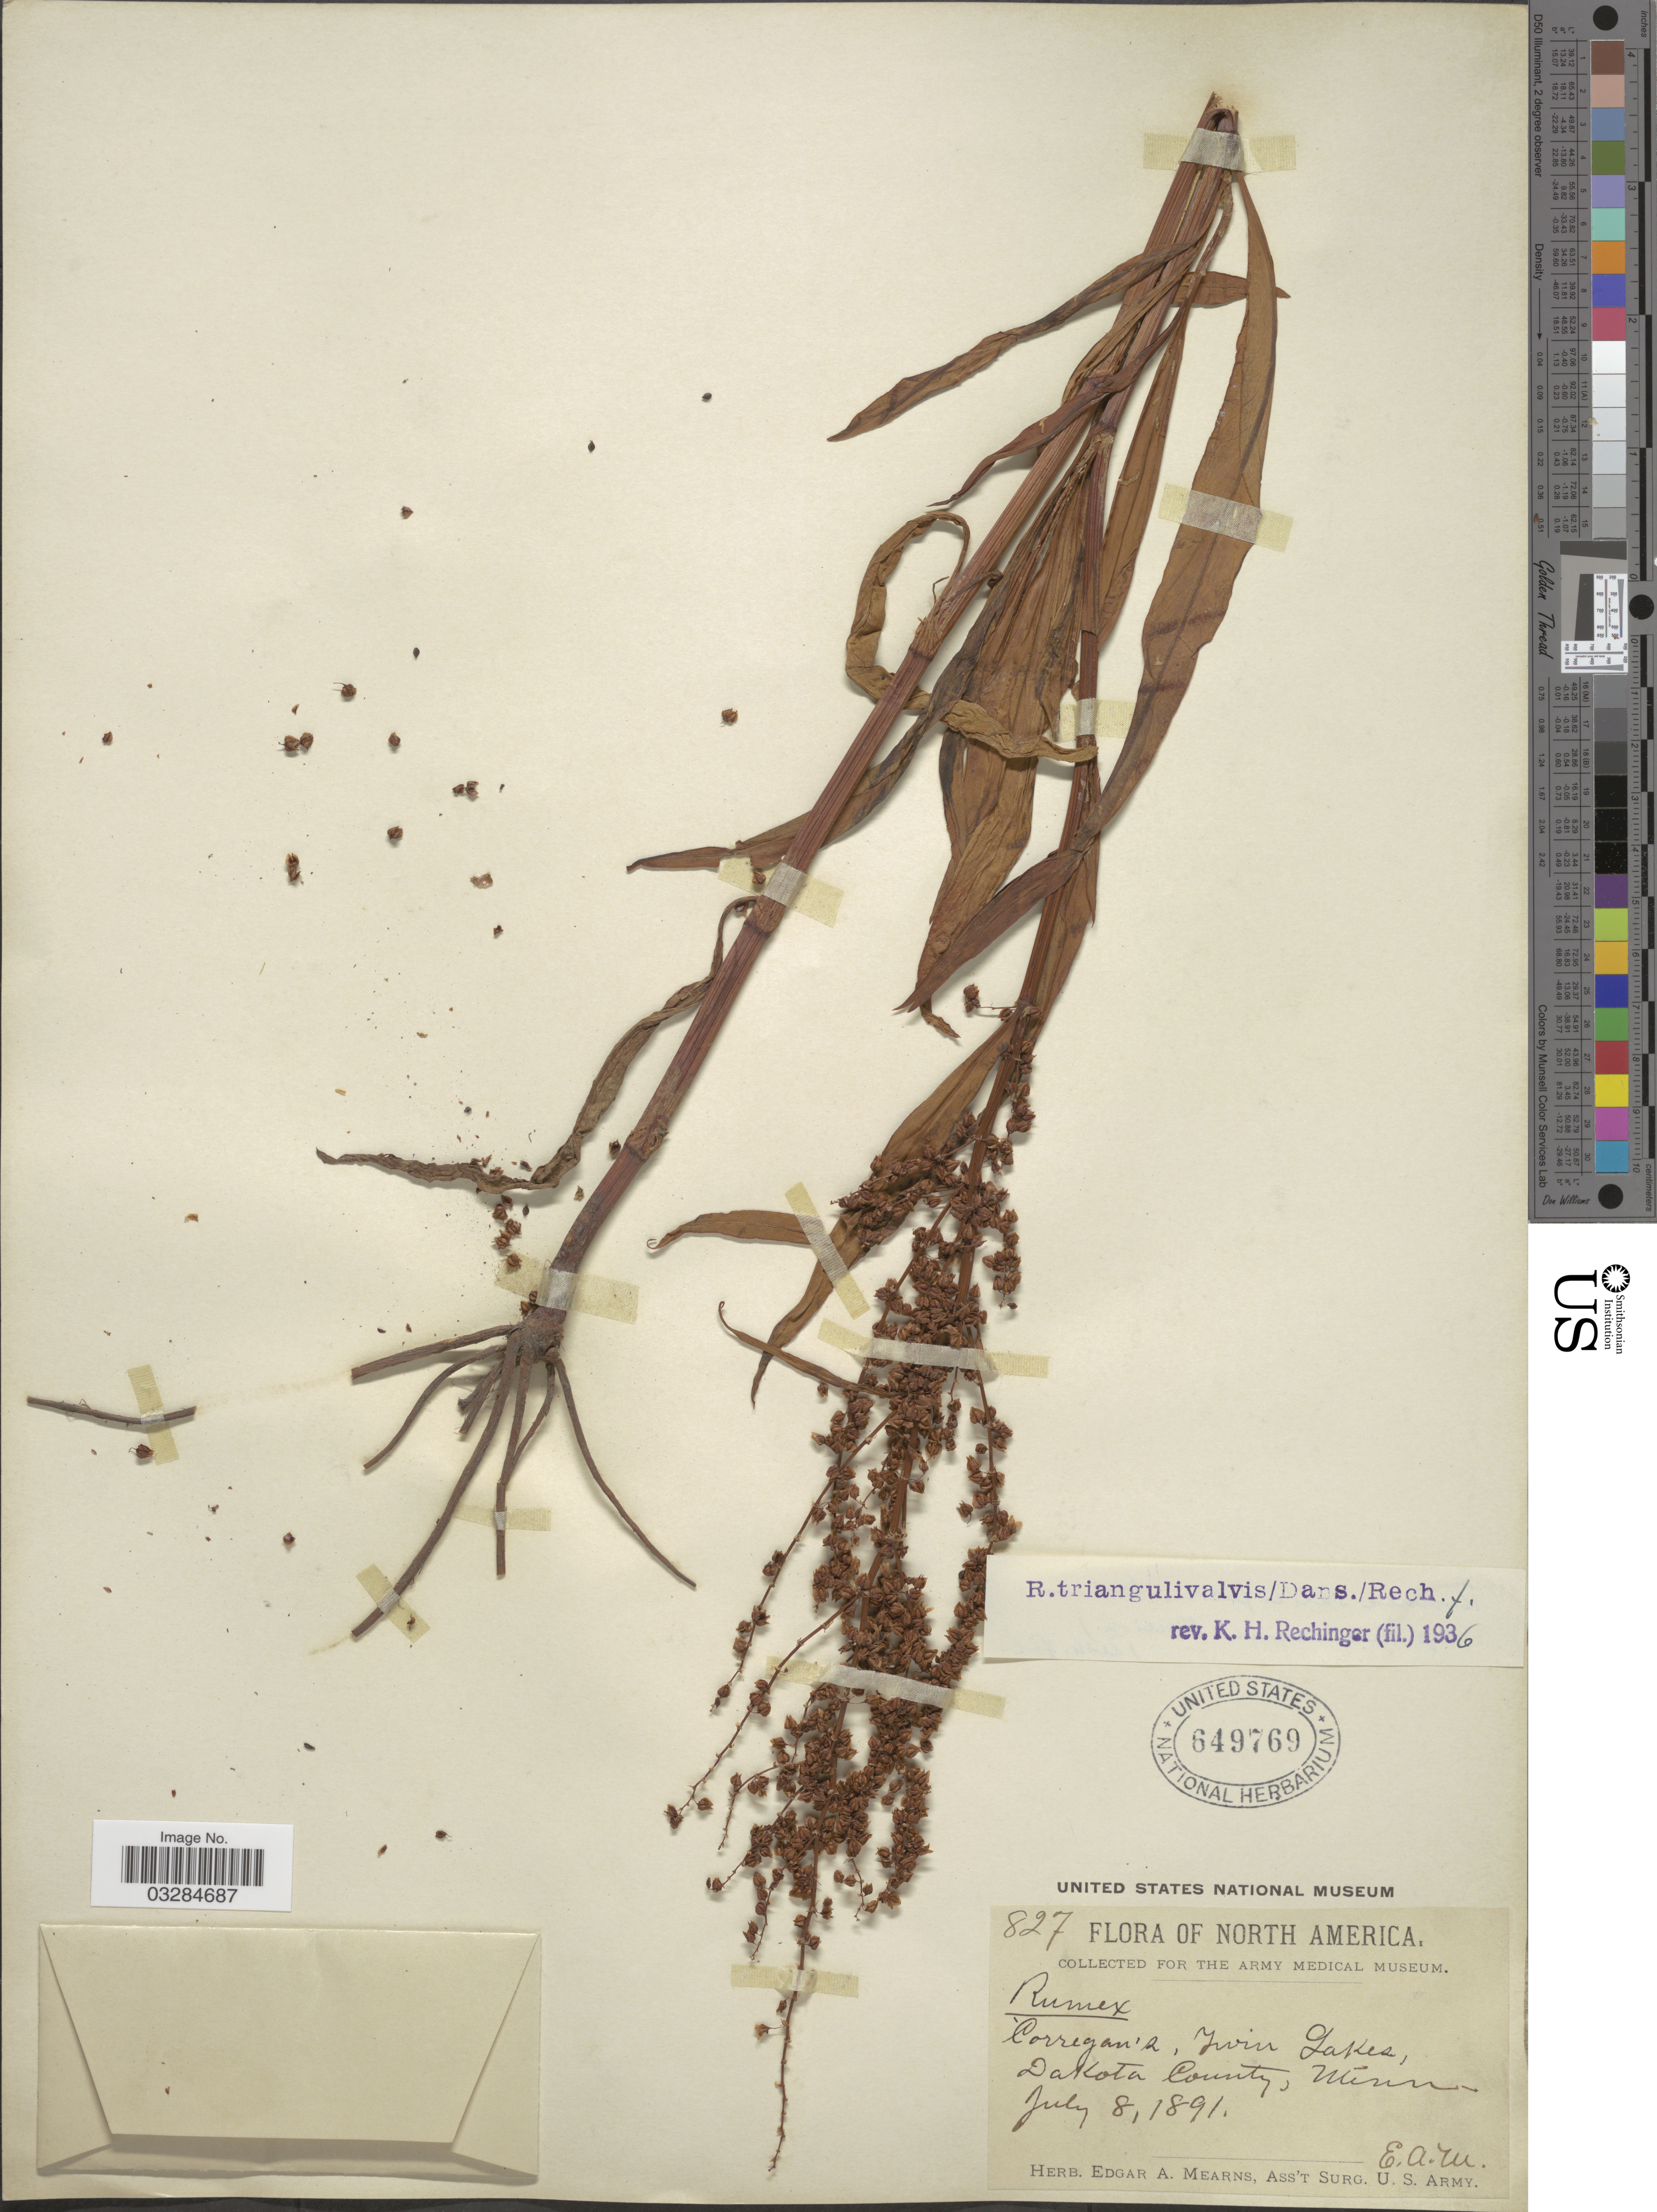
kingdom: Plantae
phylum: Tracheophyta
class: Magnoliopsida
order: Caryophyllales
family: Polygonaceae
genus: Rumex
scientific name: Rumex triangulivalvis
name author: (Danser) Rech. f.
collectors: E. A. Mearns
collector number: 827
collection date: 1891-07-08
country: United States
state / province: Minnesota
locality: Dakota County, Minn.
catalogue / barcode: US 649769